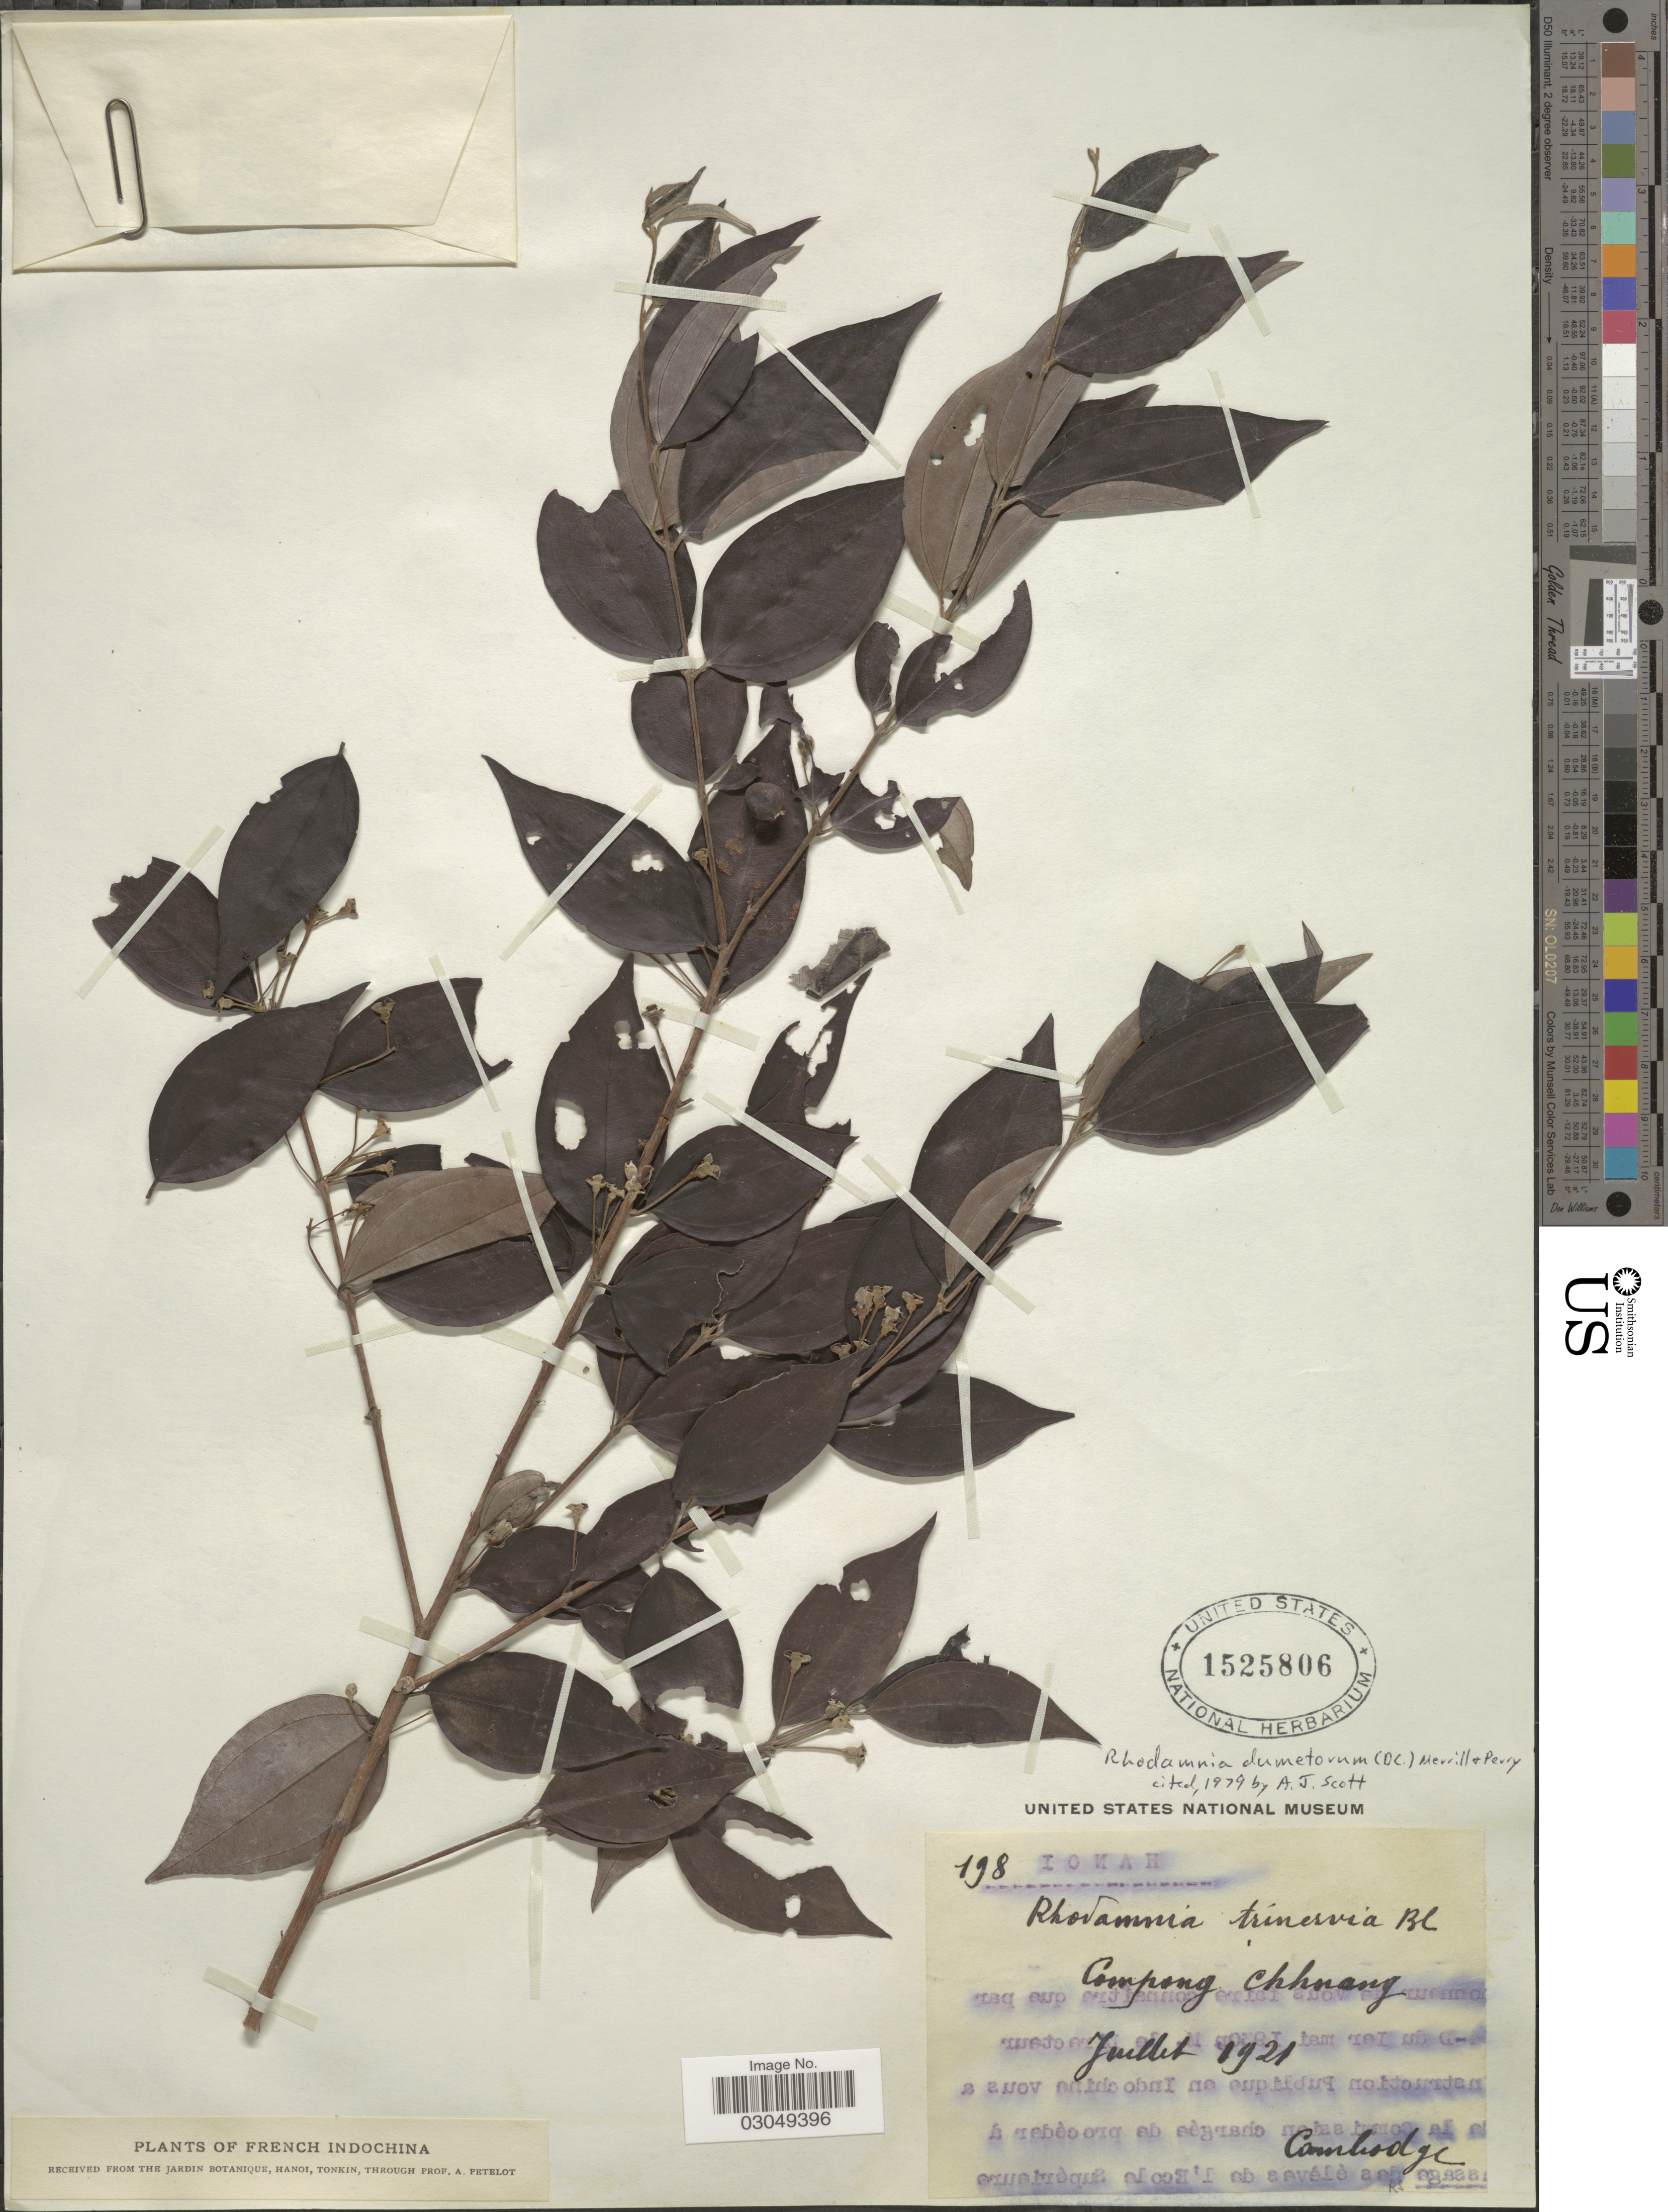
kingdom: Plantae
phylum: Tracheophyta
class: Magnoliopsida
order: Myrtales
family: Myrtaceae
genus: Rhodamnia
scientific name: Rhodamnia dumetorum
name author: (DC.) Merr. & L.M. Perry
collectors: A. Petelot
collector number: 198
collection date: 1921-07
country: Cambodia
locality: Campong Chhneng.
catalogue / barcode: US 1525806